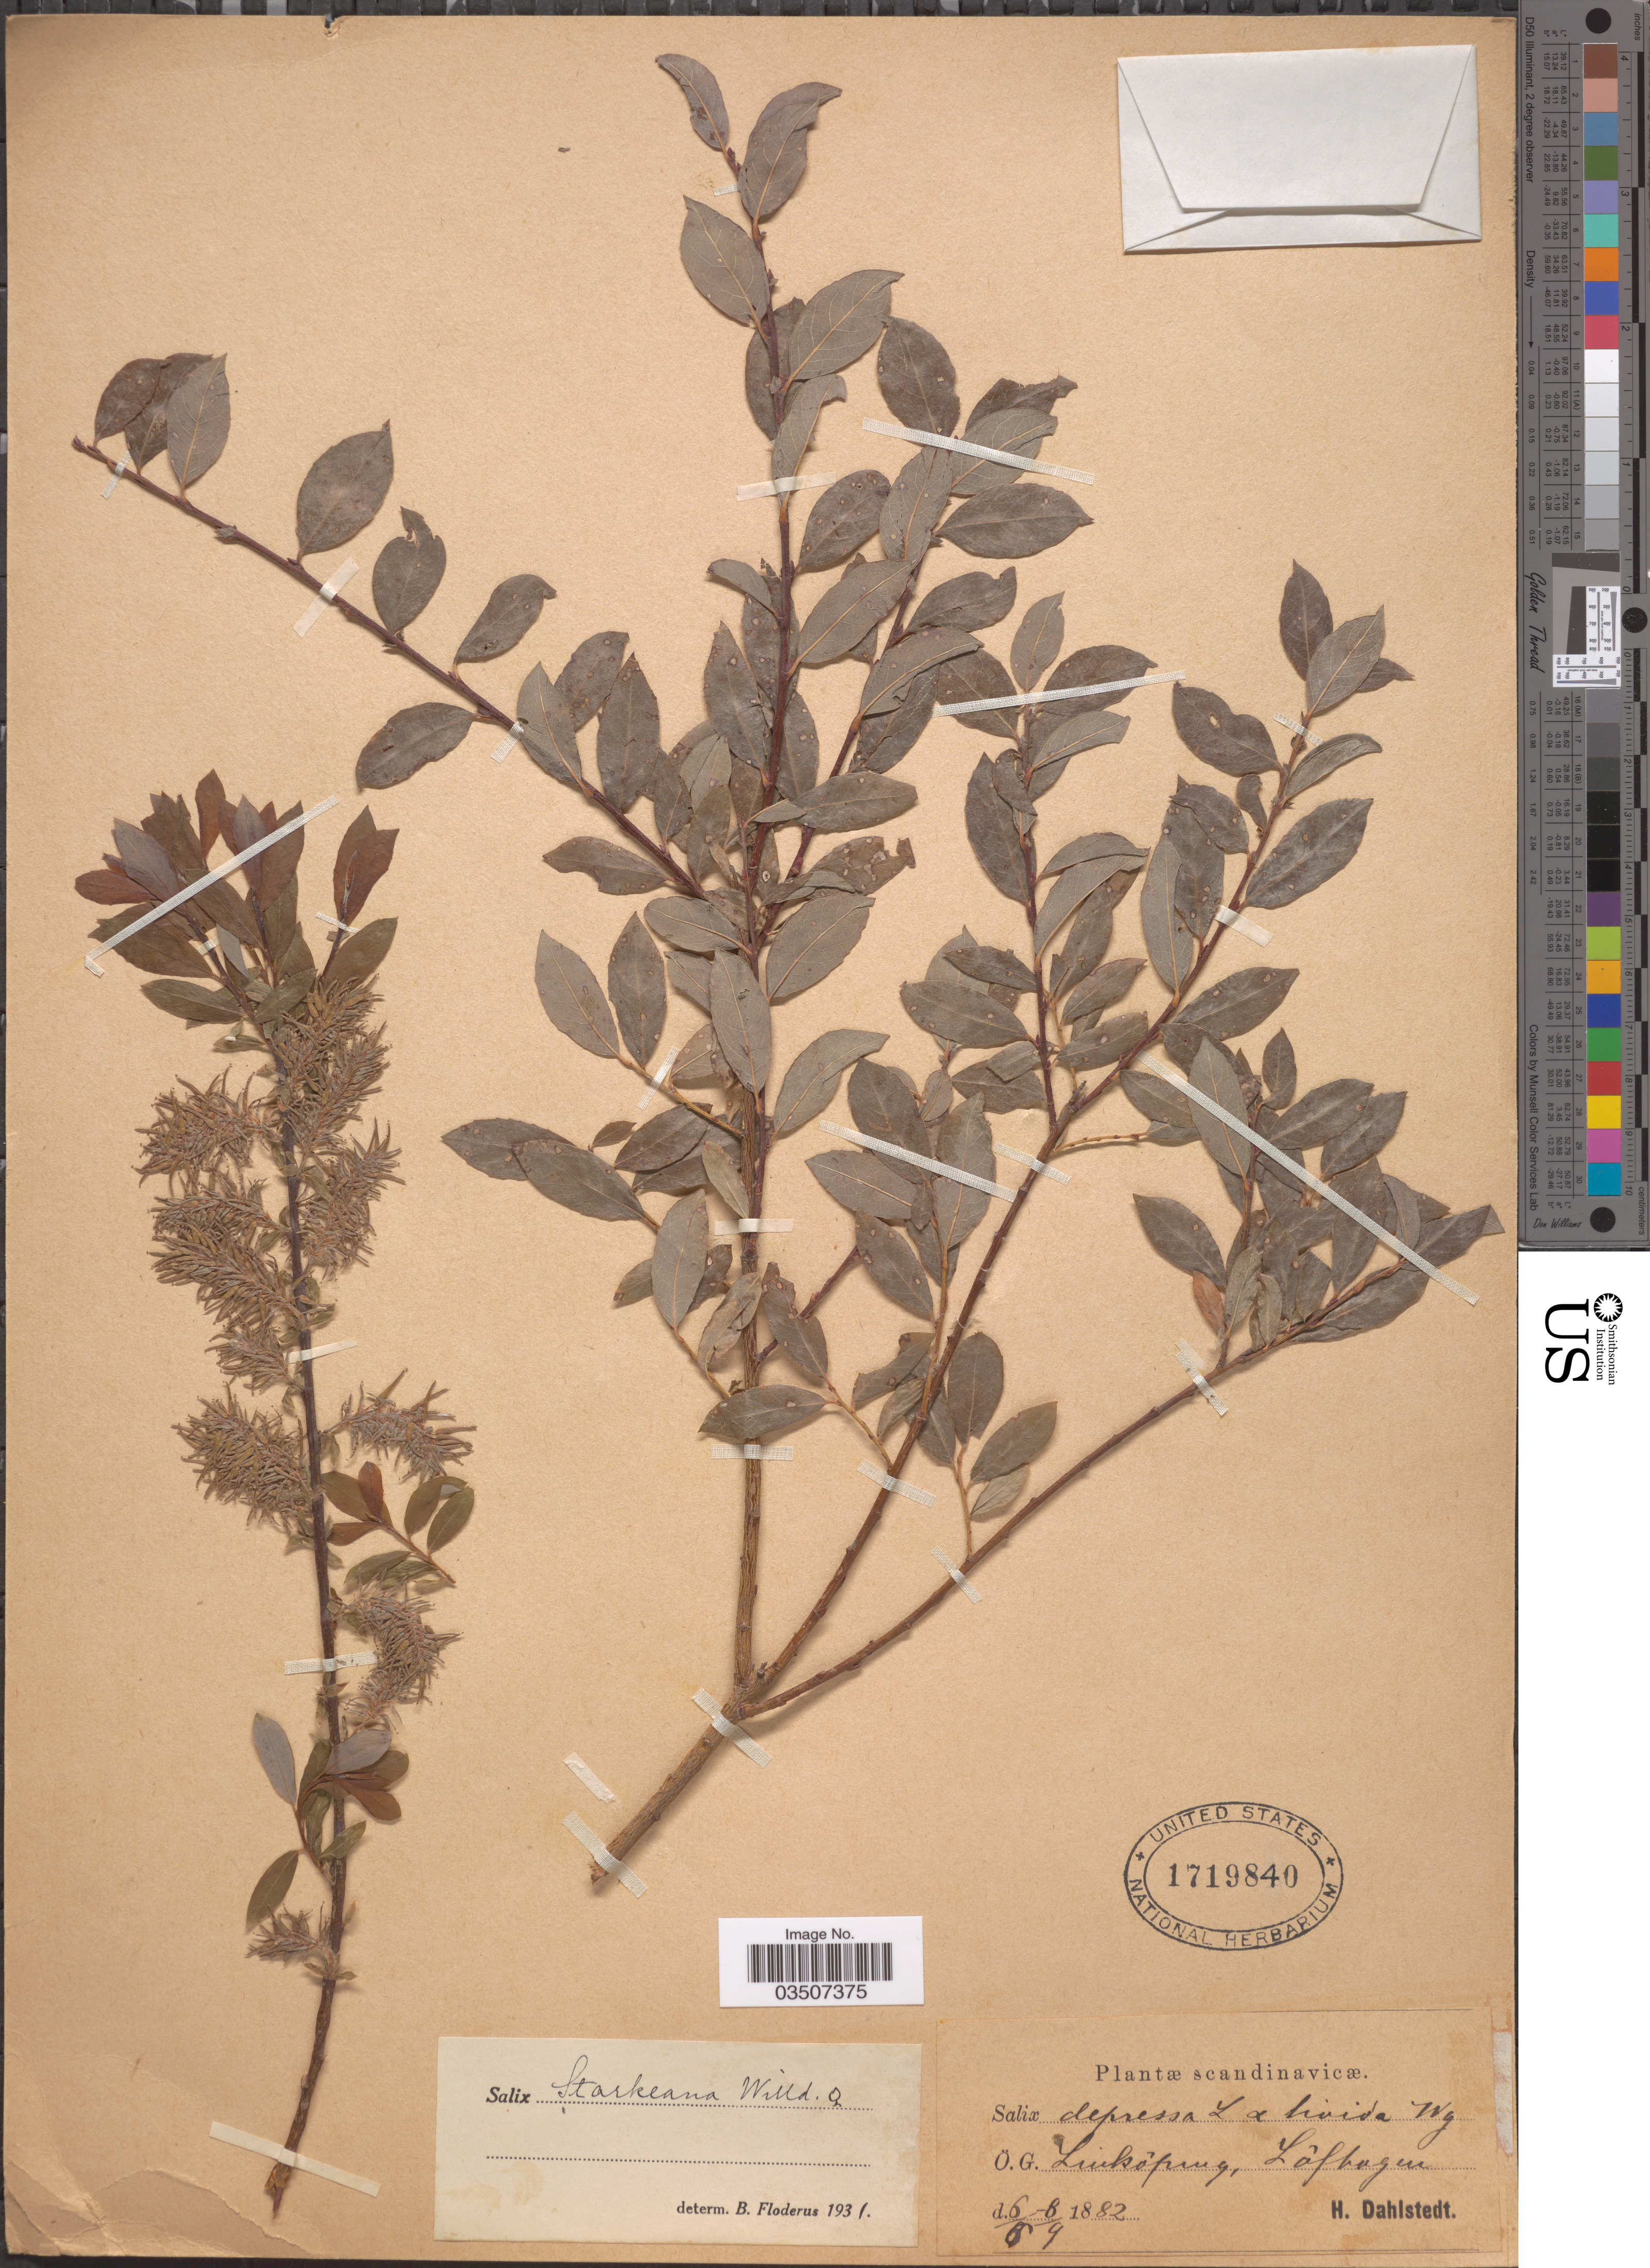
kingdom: Plantae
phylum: Tracheophyta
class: Magnoliopsida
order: Malpighiales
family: Salicaceae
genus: Salix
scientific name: Salix starkeana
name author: Willd.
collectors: H. G. Dahlstedt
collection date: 1882-08-06/1882-09-06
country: Sweden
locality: Scandinavicæ. Ö.g. Linköping, Löfhagen [ = Lövhagen]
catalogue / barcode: US 1719840